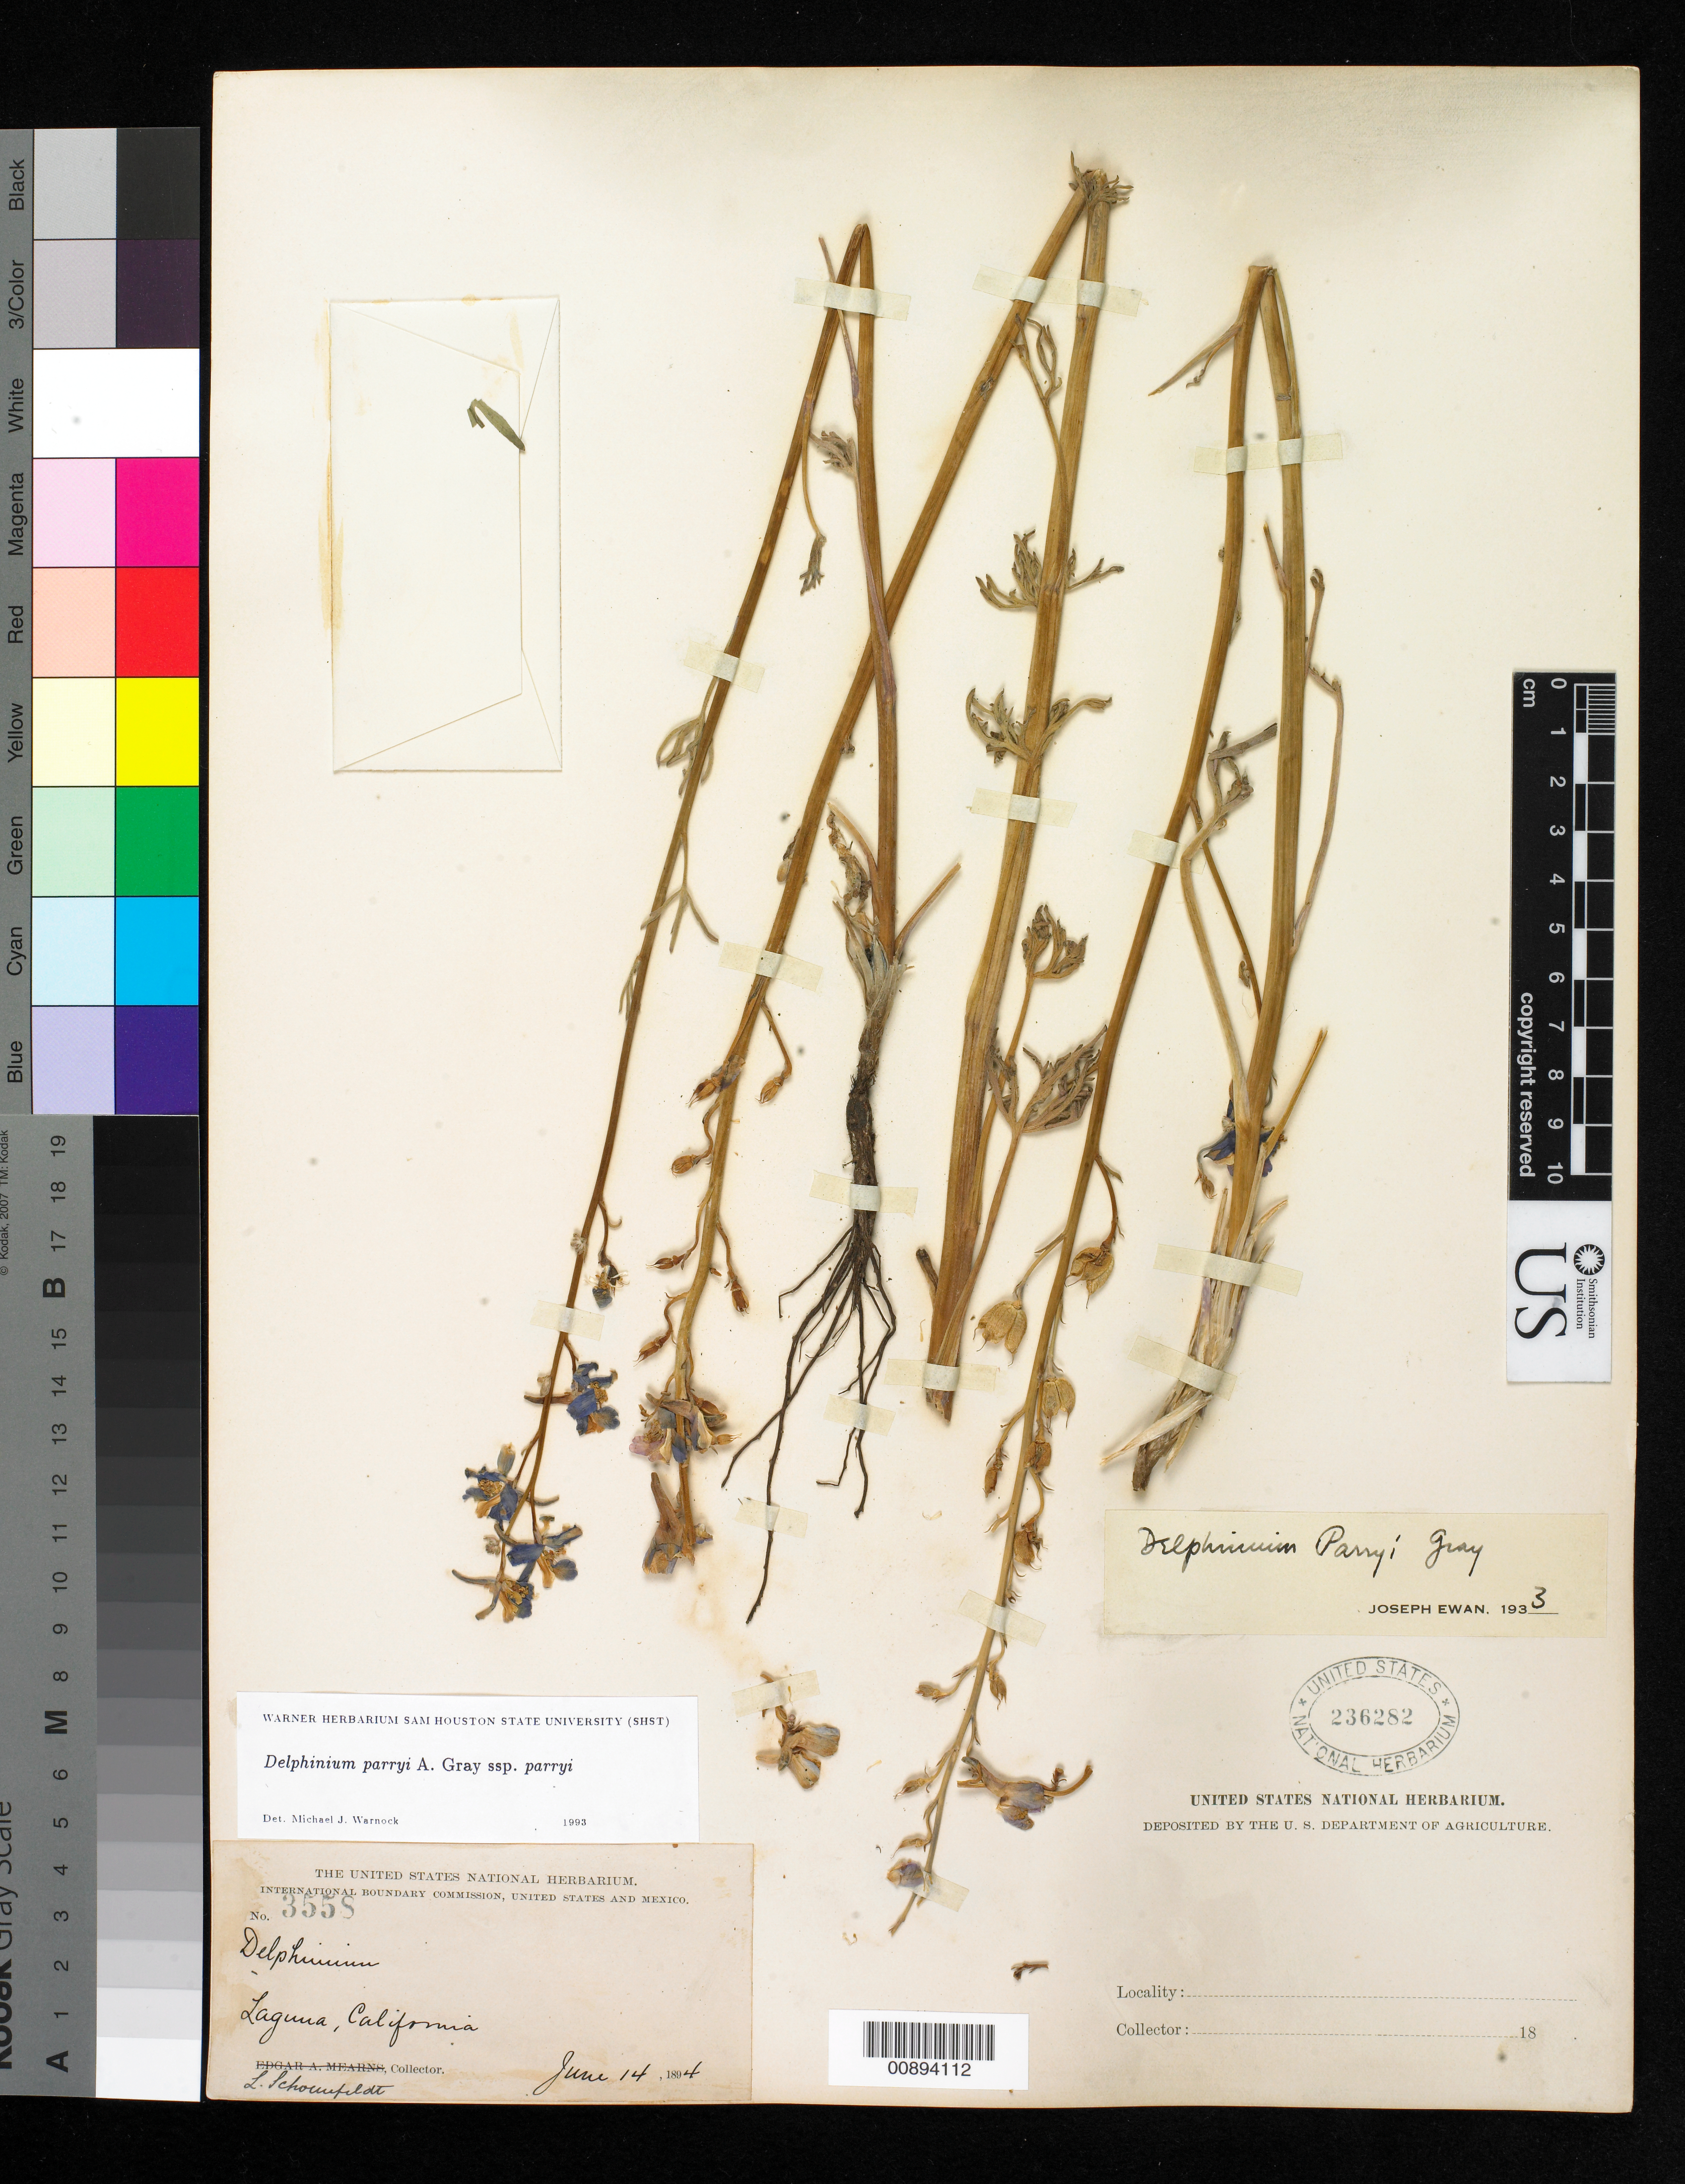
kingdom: Plantae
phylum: Tracheophyta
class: Magnoliopsida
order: Ranunculales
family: Ranunculaceae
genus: Delphinium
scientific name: Delphinium parryi subsp. parryi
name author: A. Gray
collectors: L. Schoenfeldt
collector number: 3558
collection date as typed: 14 Jun 1894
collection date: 1894-06-14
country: United States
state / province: California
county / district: Orange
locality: Laguna, California.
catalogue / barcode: US 236282